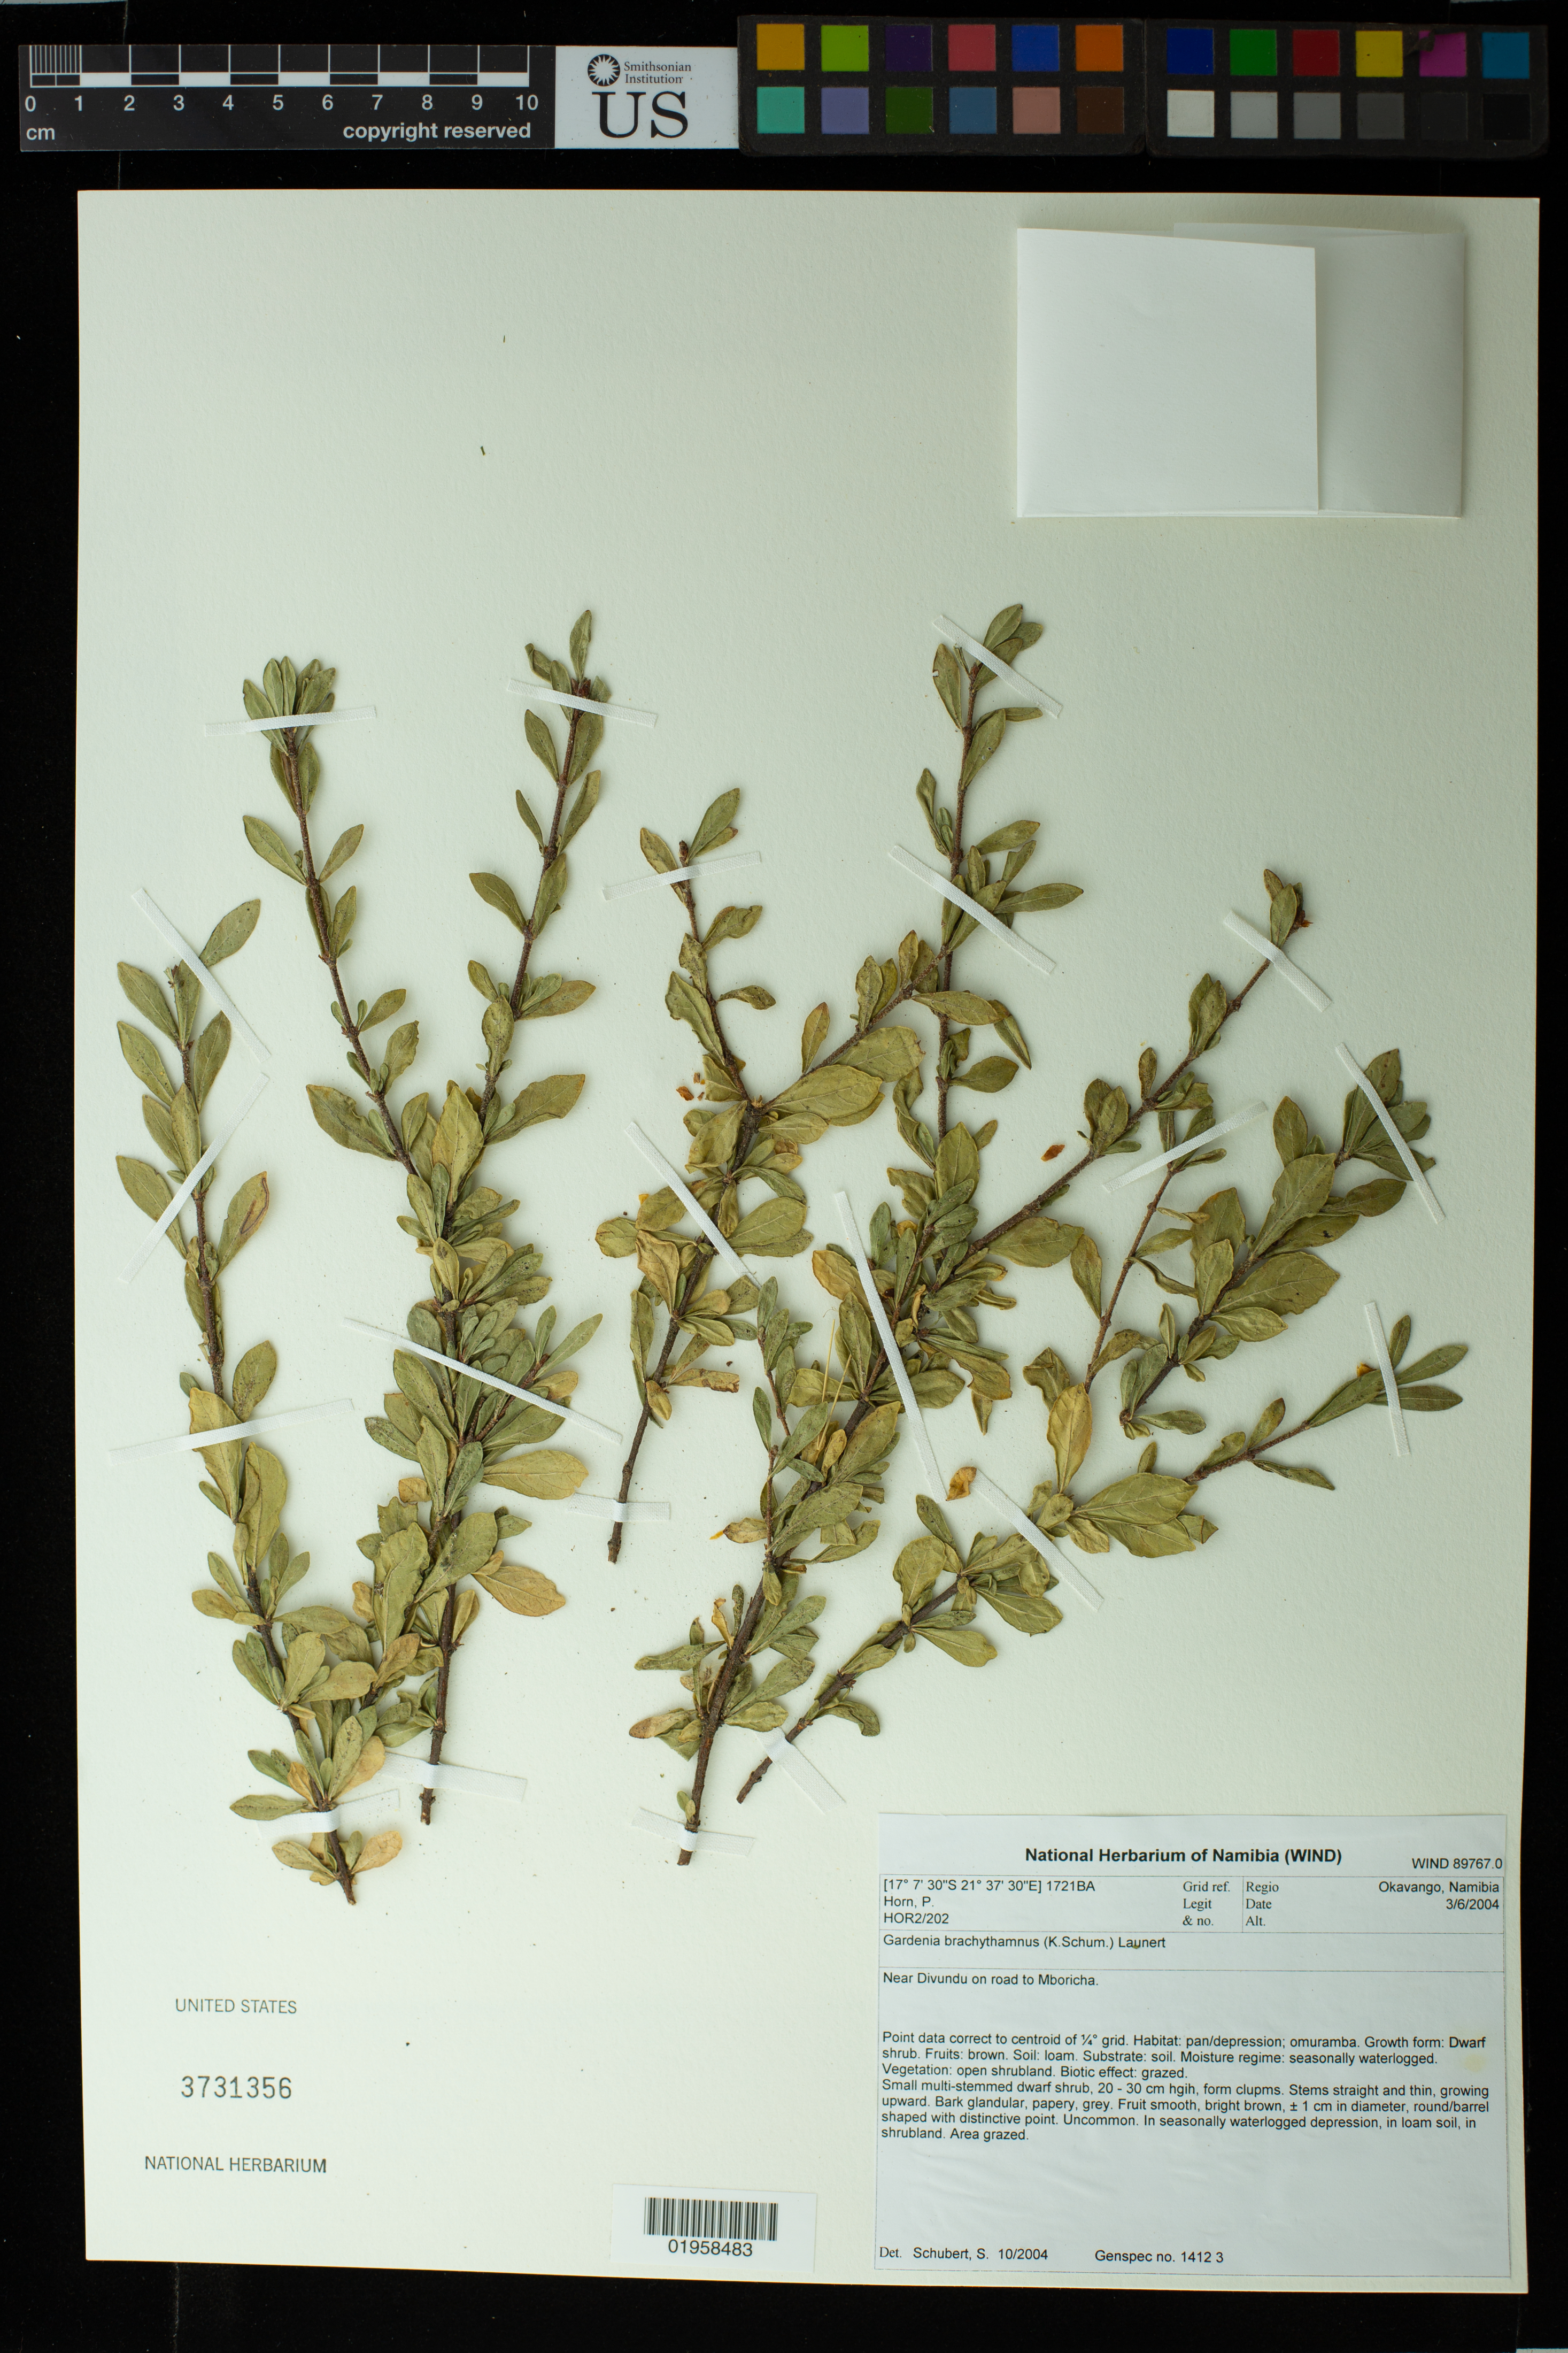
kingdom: Plantae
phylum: Tracheophyta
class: Magnoliopsida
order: Gentianales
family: Rubiaceae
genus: Gardenia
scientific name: Gardenia brachythamnus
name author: Launert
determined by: Schubert, S.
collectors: P. Horn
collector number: HOR2/202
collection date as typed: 3/6/2004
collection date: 2004-06-03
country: Namibia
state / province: Kavango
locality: Near Divundu on road to Mboricha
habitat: In seasonally waterlogged depression, in loam soil in shrubland. Area grazed. Uncommon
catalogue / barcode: US 3731356